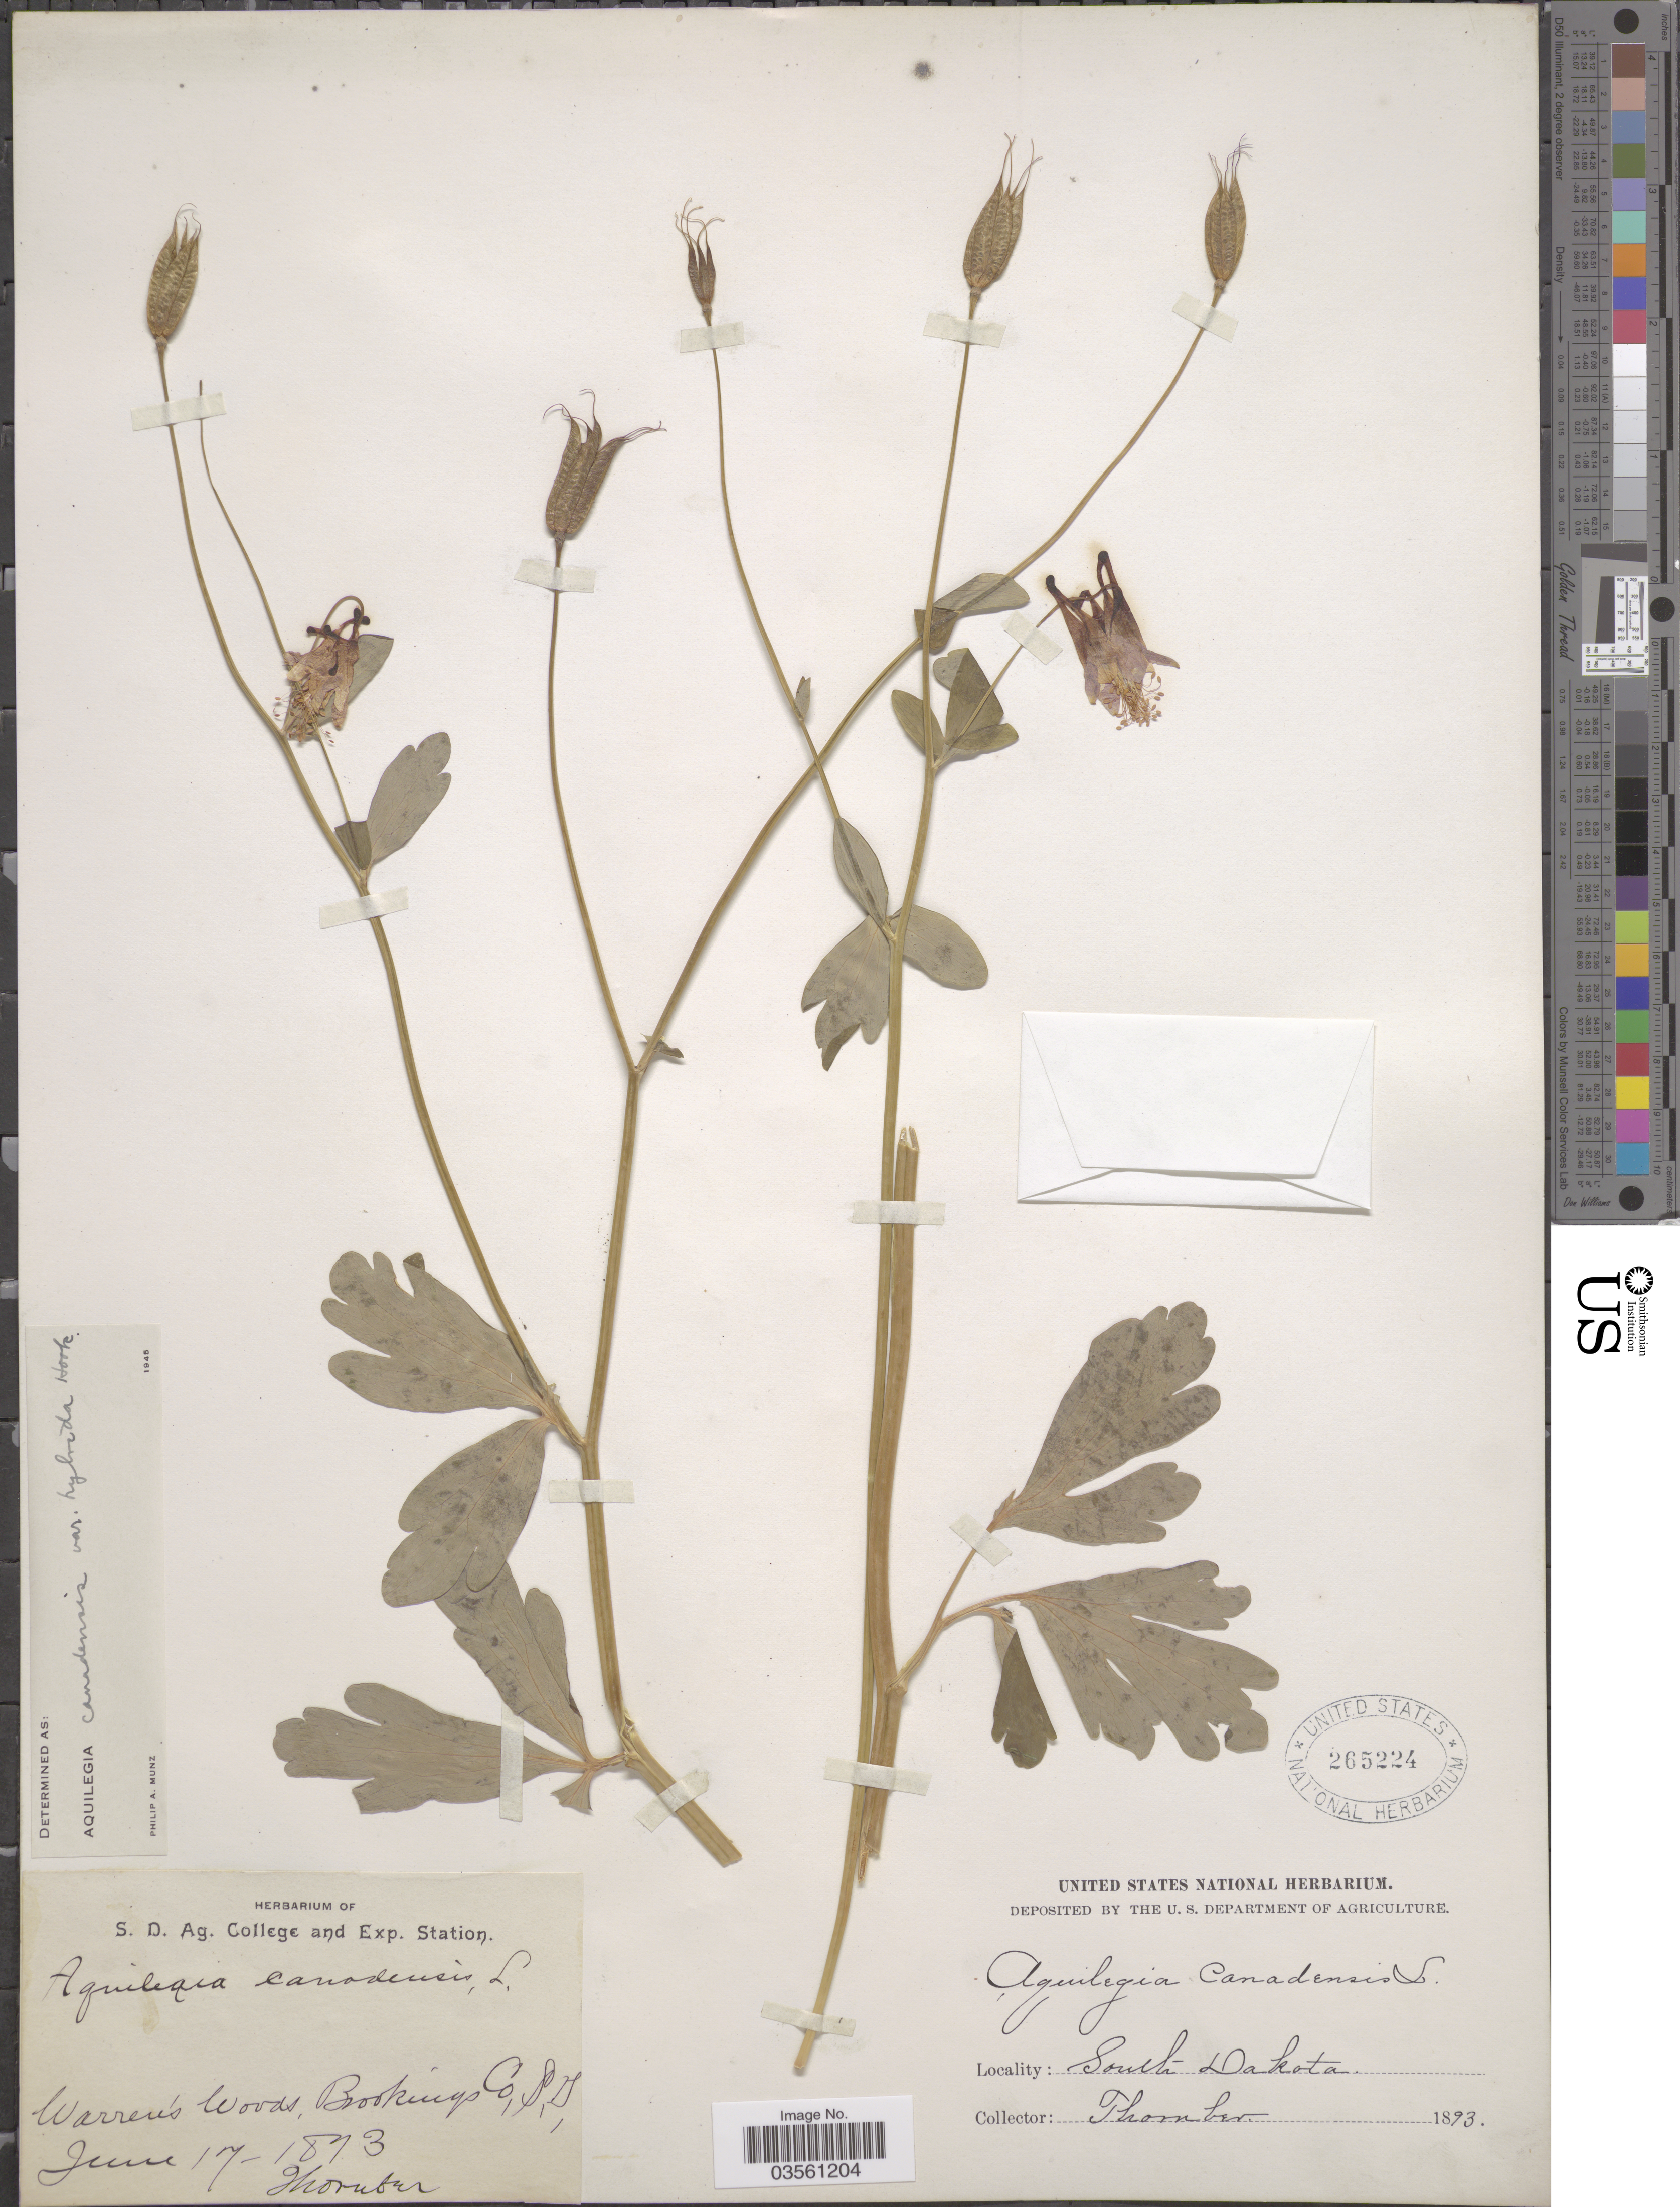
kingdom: Plantae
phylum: Tracheophyta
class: Magnoliopsida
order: Ranunculales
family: Ranunculaceae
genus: Aquilegia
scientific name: Aquilegia canadensis var. hybrida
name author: Hook.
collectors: -. Thornber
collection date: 1893-06-17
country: United States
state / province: South Dakota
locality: Warren's Woods, Brookings Co.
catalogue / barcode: US 265224